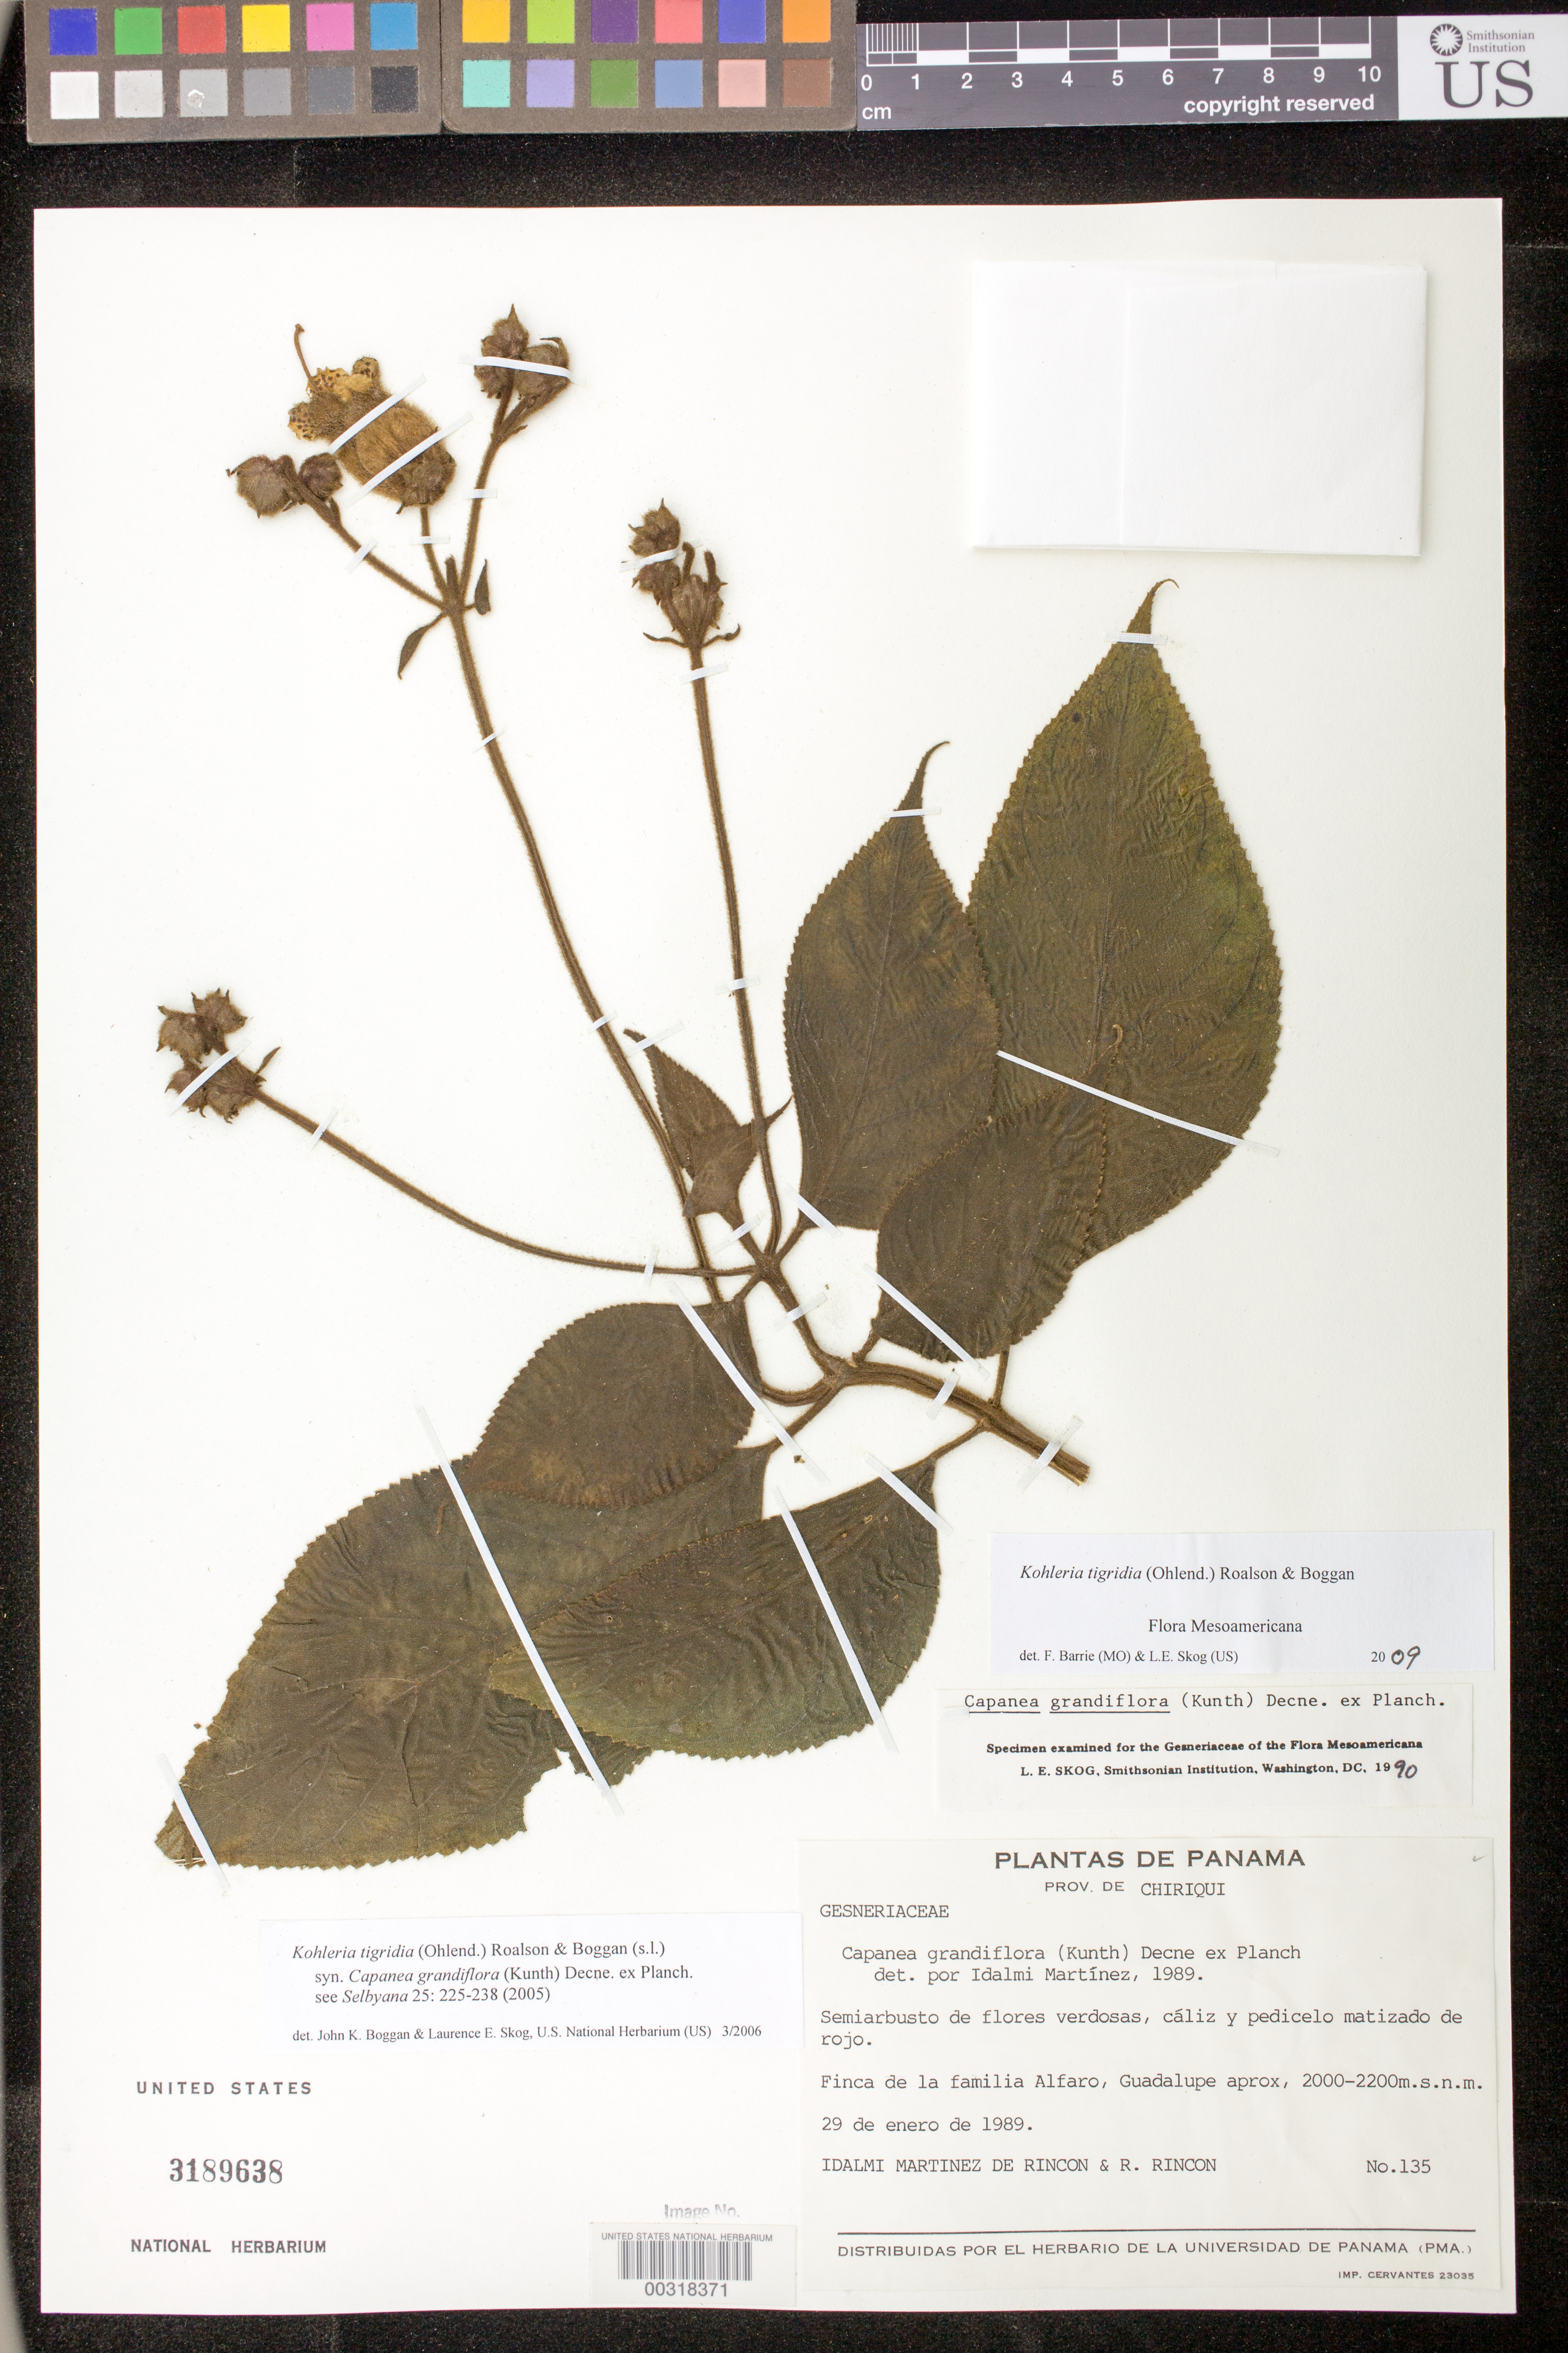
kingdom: Plantae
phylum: Tracheophyta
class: Magnoliopsida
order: Lamiales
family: Gesneriaceae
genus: Kohleria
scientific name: Kohleria tigridia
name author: (Ohlend.) Roalson & Boggan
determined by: Boggan, J. K.; Skog, L. E.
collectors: I. Rincon & R. Rincon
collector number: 135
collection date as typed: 29 Jan 1989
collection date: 1989-01-29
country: Panama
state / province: Chiriquí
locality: Finca de la familia Alfaro, Guadalupe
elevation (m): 2000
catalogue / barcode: US 3189638